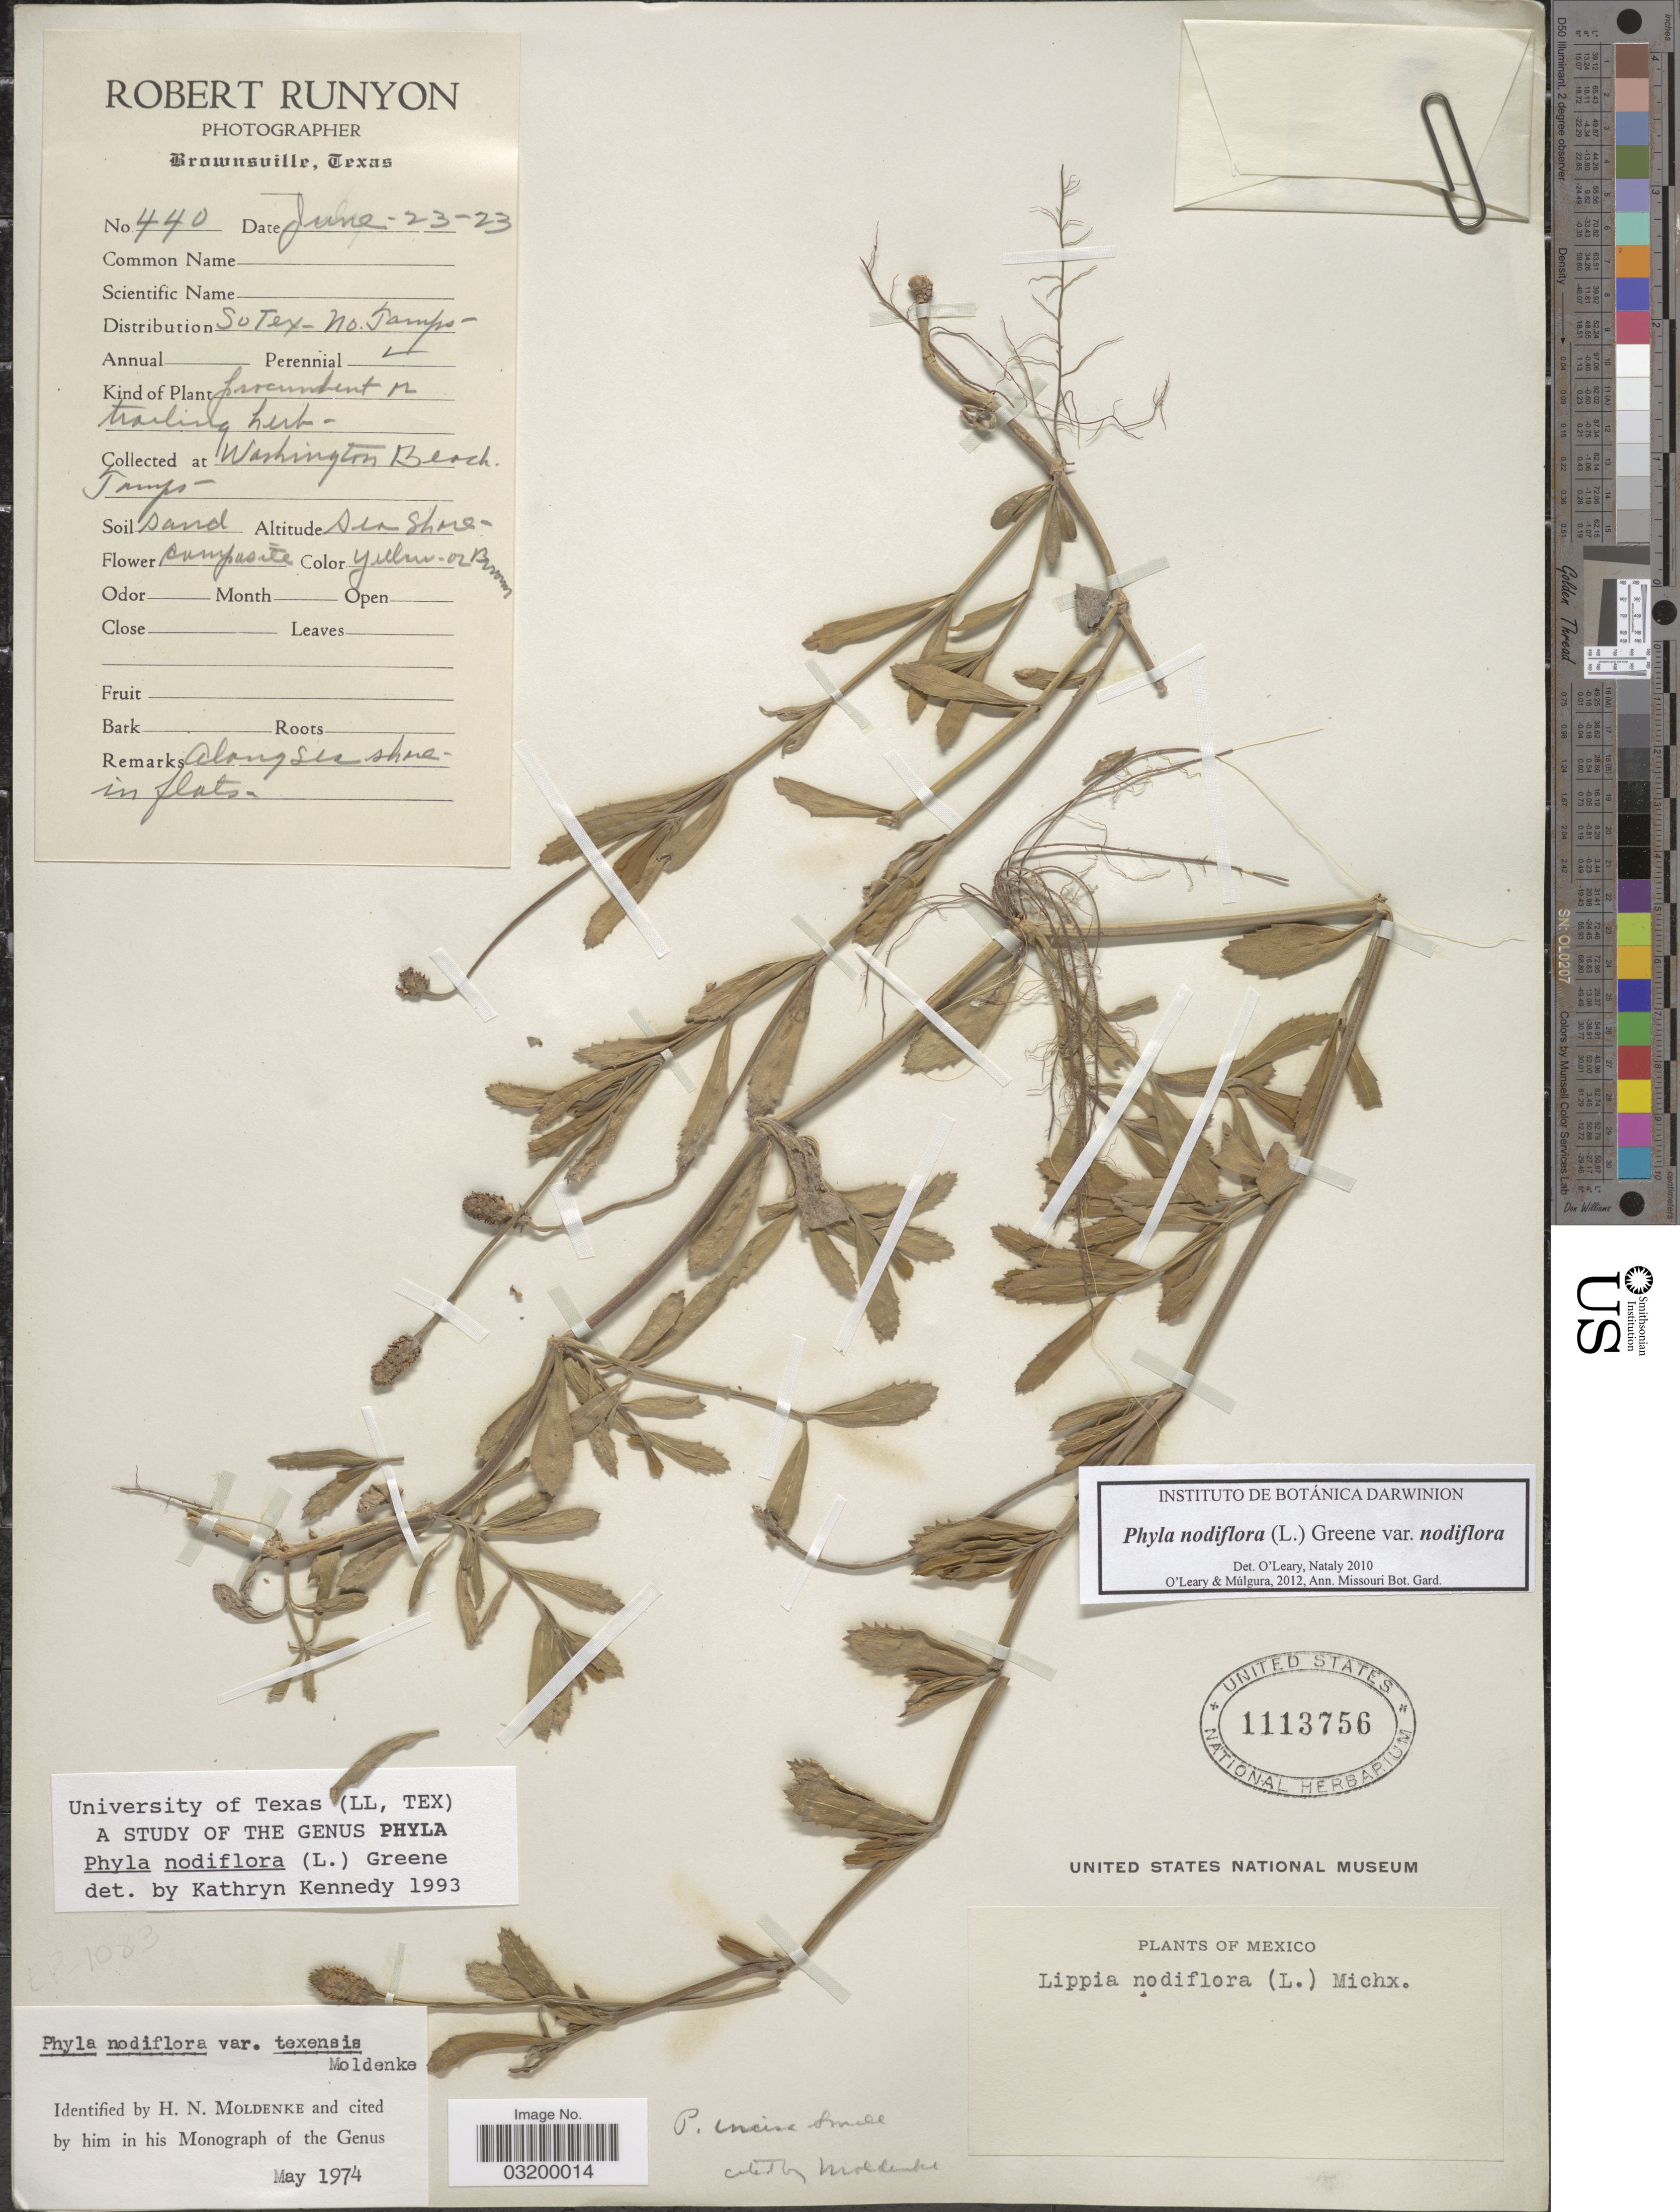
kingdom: Plantae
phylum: Tracheophyta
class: Magnoliopsida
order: Lamiales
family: Verbenaceae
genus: Phyla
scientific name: Phyla nodiflora var. nodiflora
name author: (L.) Greene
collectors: R. Runyon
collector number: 440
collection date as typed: Transcribed d/m/y: 23/6/23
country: Mexico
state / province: Tamaulipas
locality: Washington Beach.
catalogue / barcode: US 1113756